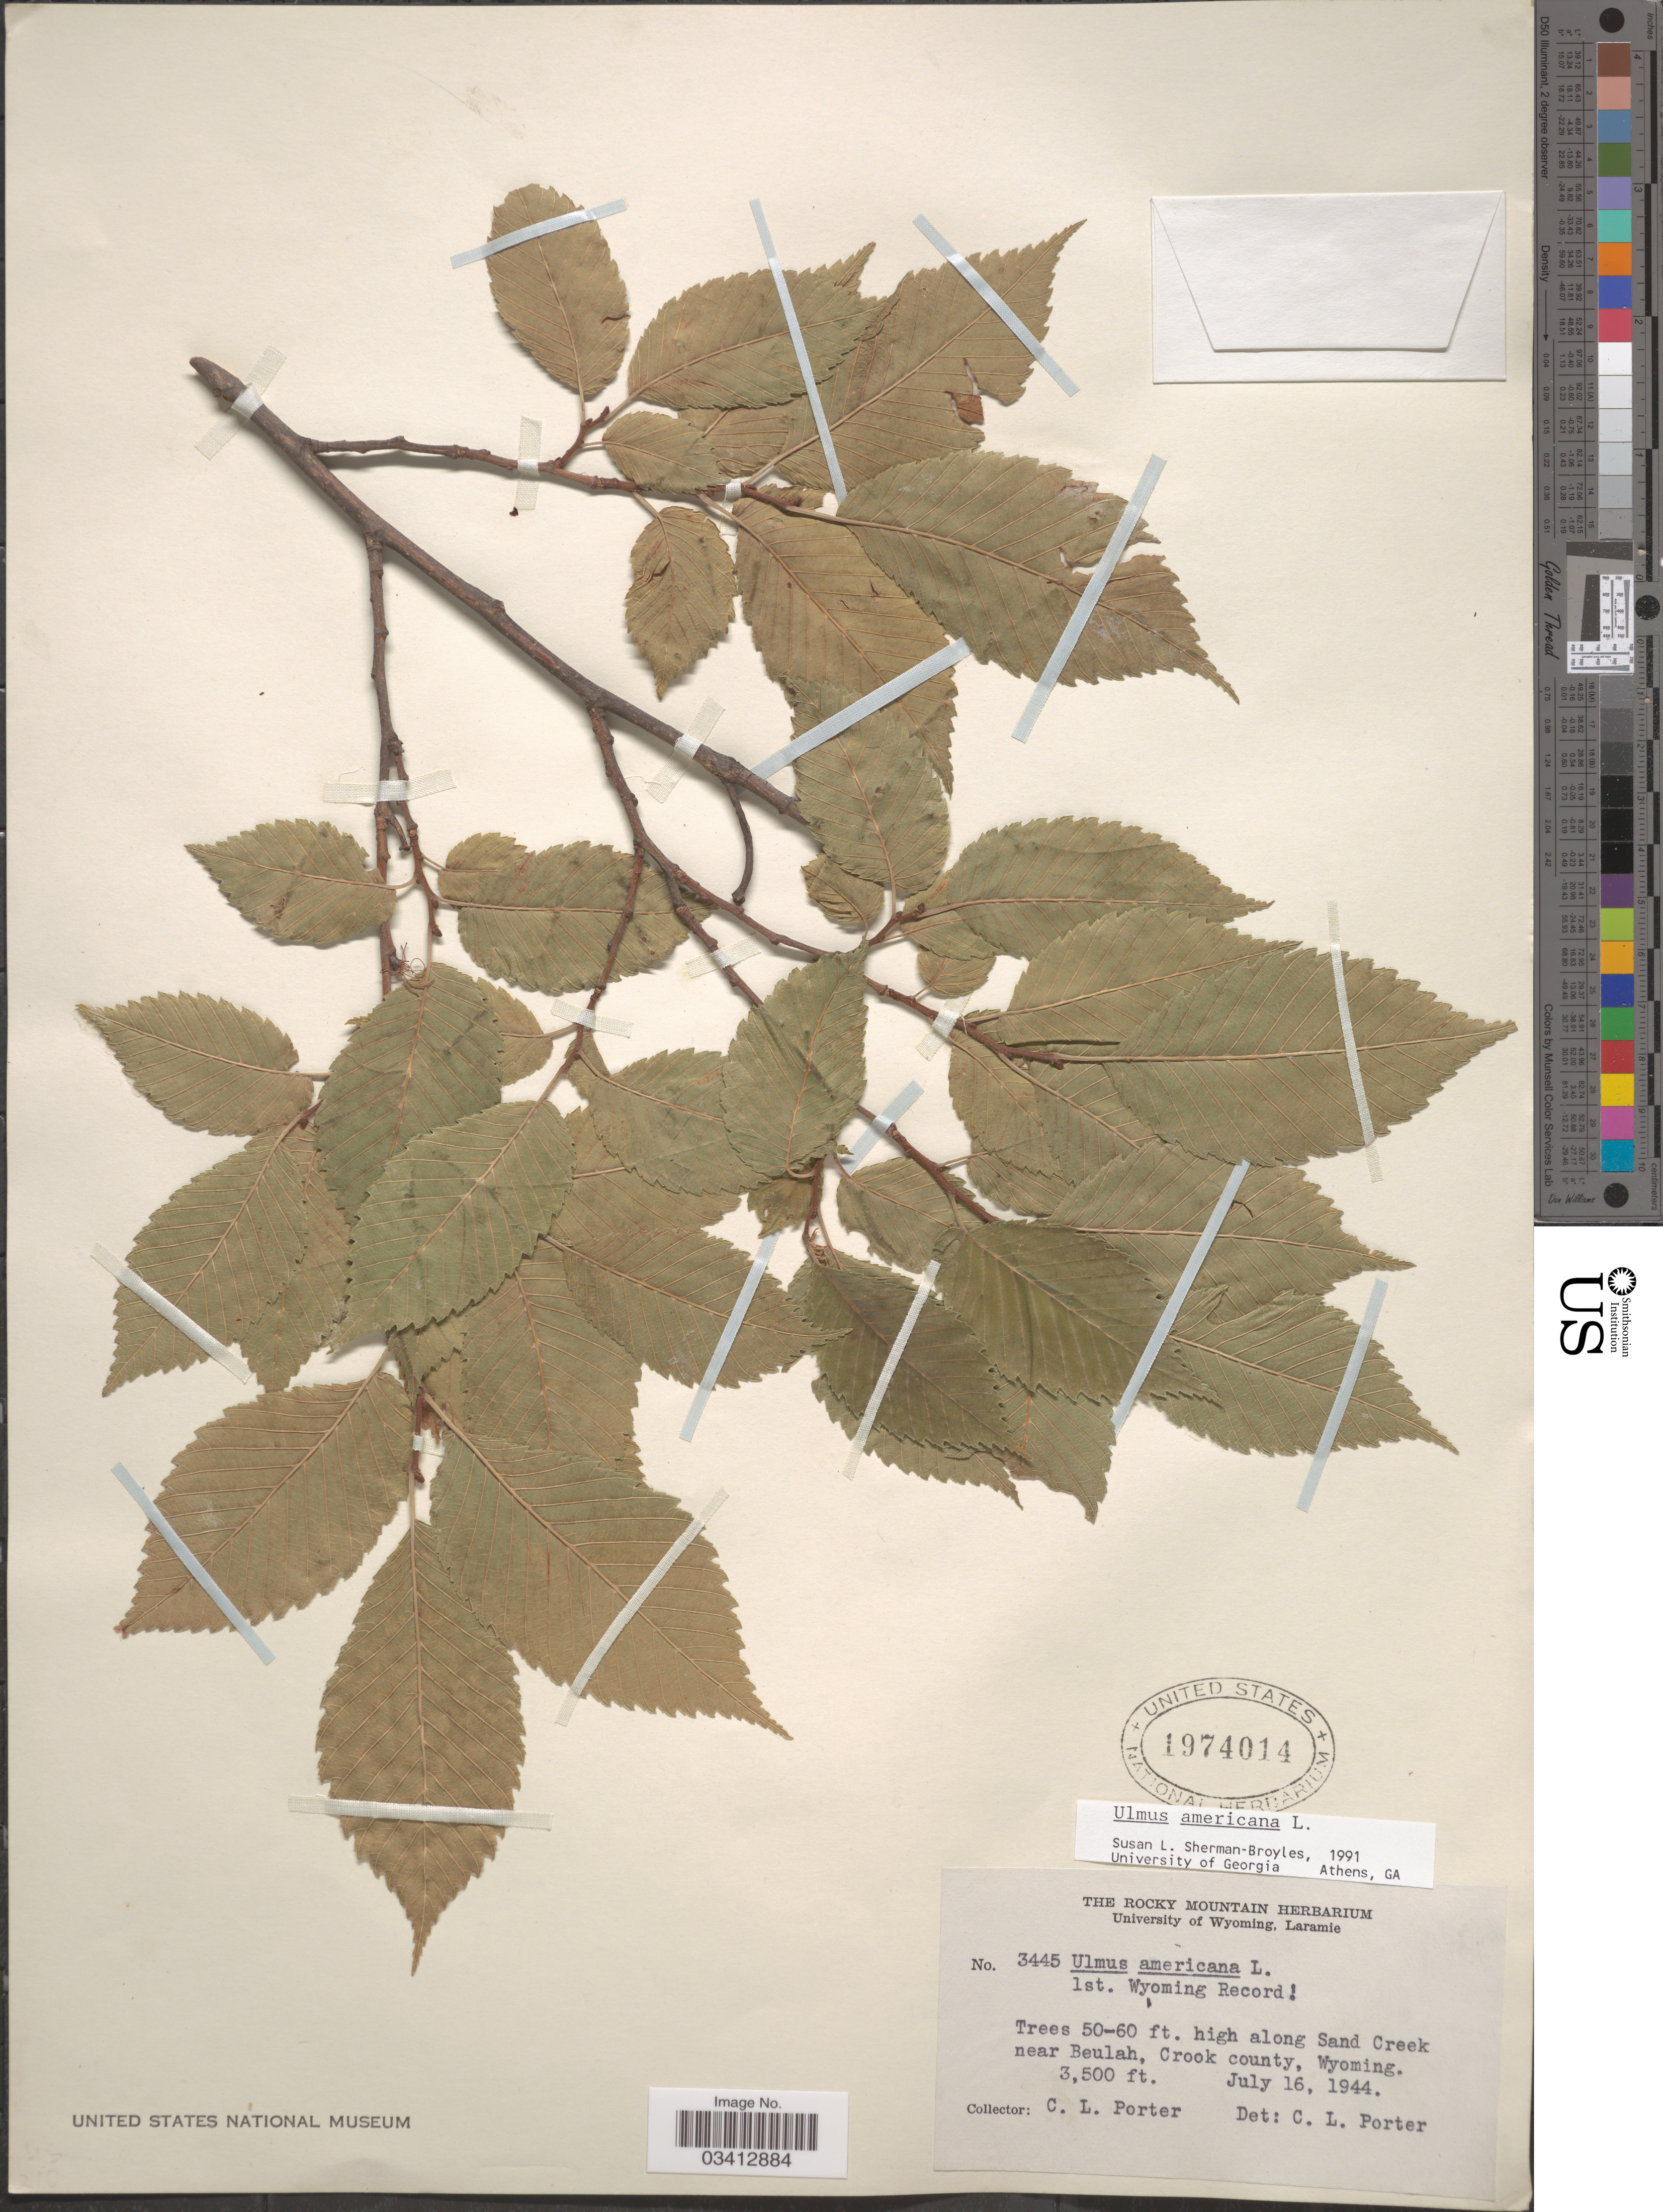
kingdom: Plantae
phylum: Tracheophyta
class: Magnoliopsida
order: Rosales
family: Ulmaceae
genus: Ulmus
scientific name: Ulmus americana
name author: L.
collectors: C. L. Porter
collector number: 3445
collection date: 1944-07-16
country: United States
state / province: Wyoming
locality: High along Sand Creek near Beulah, Crook County.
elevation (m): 1067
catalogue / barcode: US 1974014